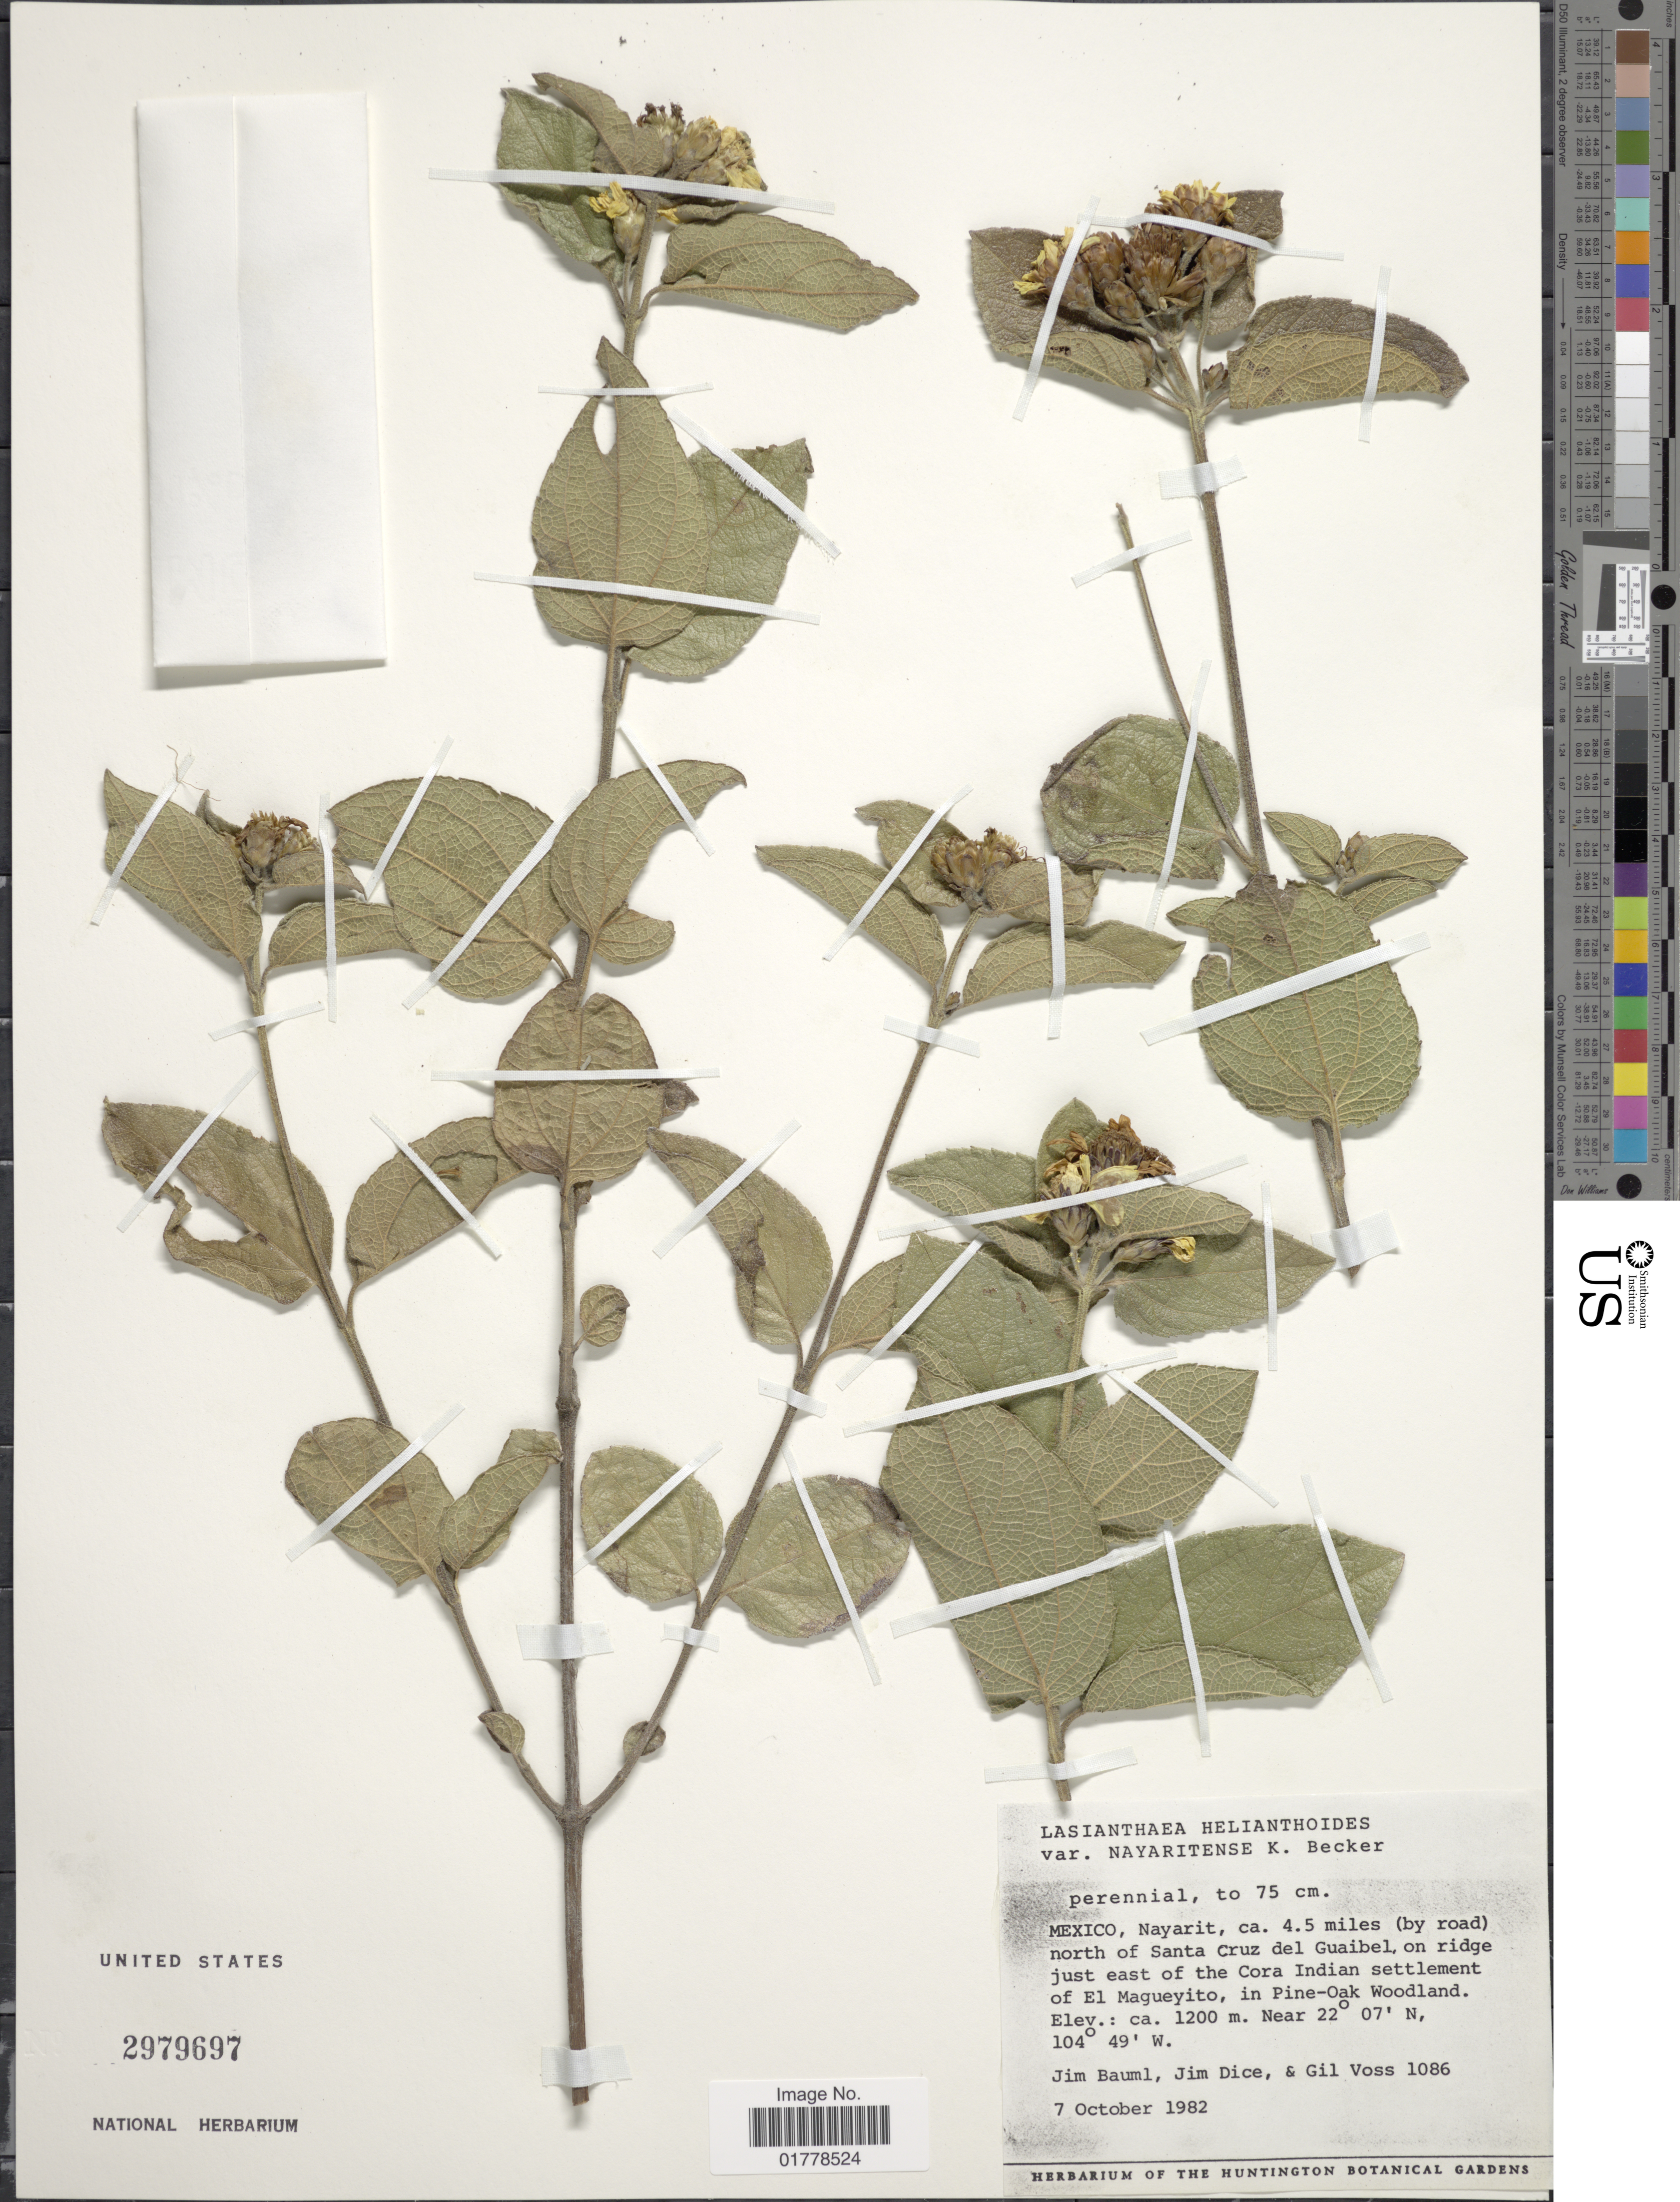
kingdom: Plantae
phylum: Tracheophyta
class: Magnoliopsida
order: Asterales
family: Asteraceae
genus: Lasianthaea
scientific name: Lasianthaea helianthoides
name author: Zucc. & DC.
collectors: J. Bauml, J. Dice & G. Voss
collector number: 1086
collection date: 1982-10-07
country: Mexico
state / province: Nayarit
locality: Mexico, Nayarit, ca. 4.5 miles (by road) north of Santa Cruz del Guaibel, on ridge just east of the Cora Indian settlement of El Magueyito, in Pine-Oak Woodland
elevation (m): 1200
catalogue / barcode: US 2979697